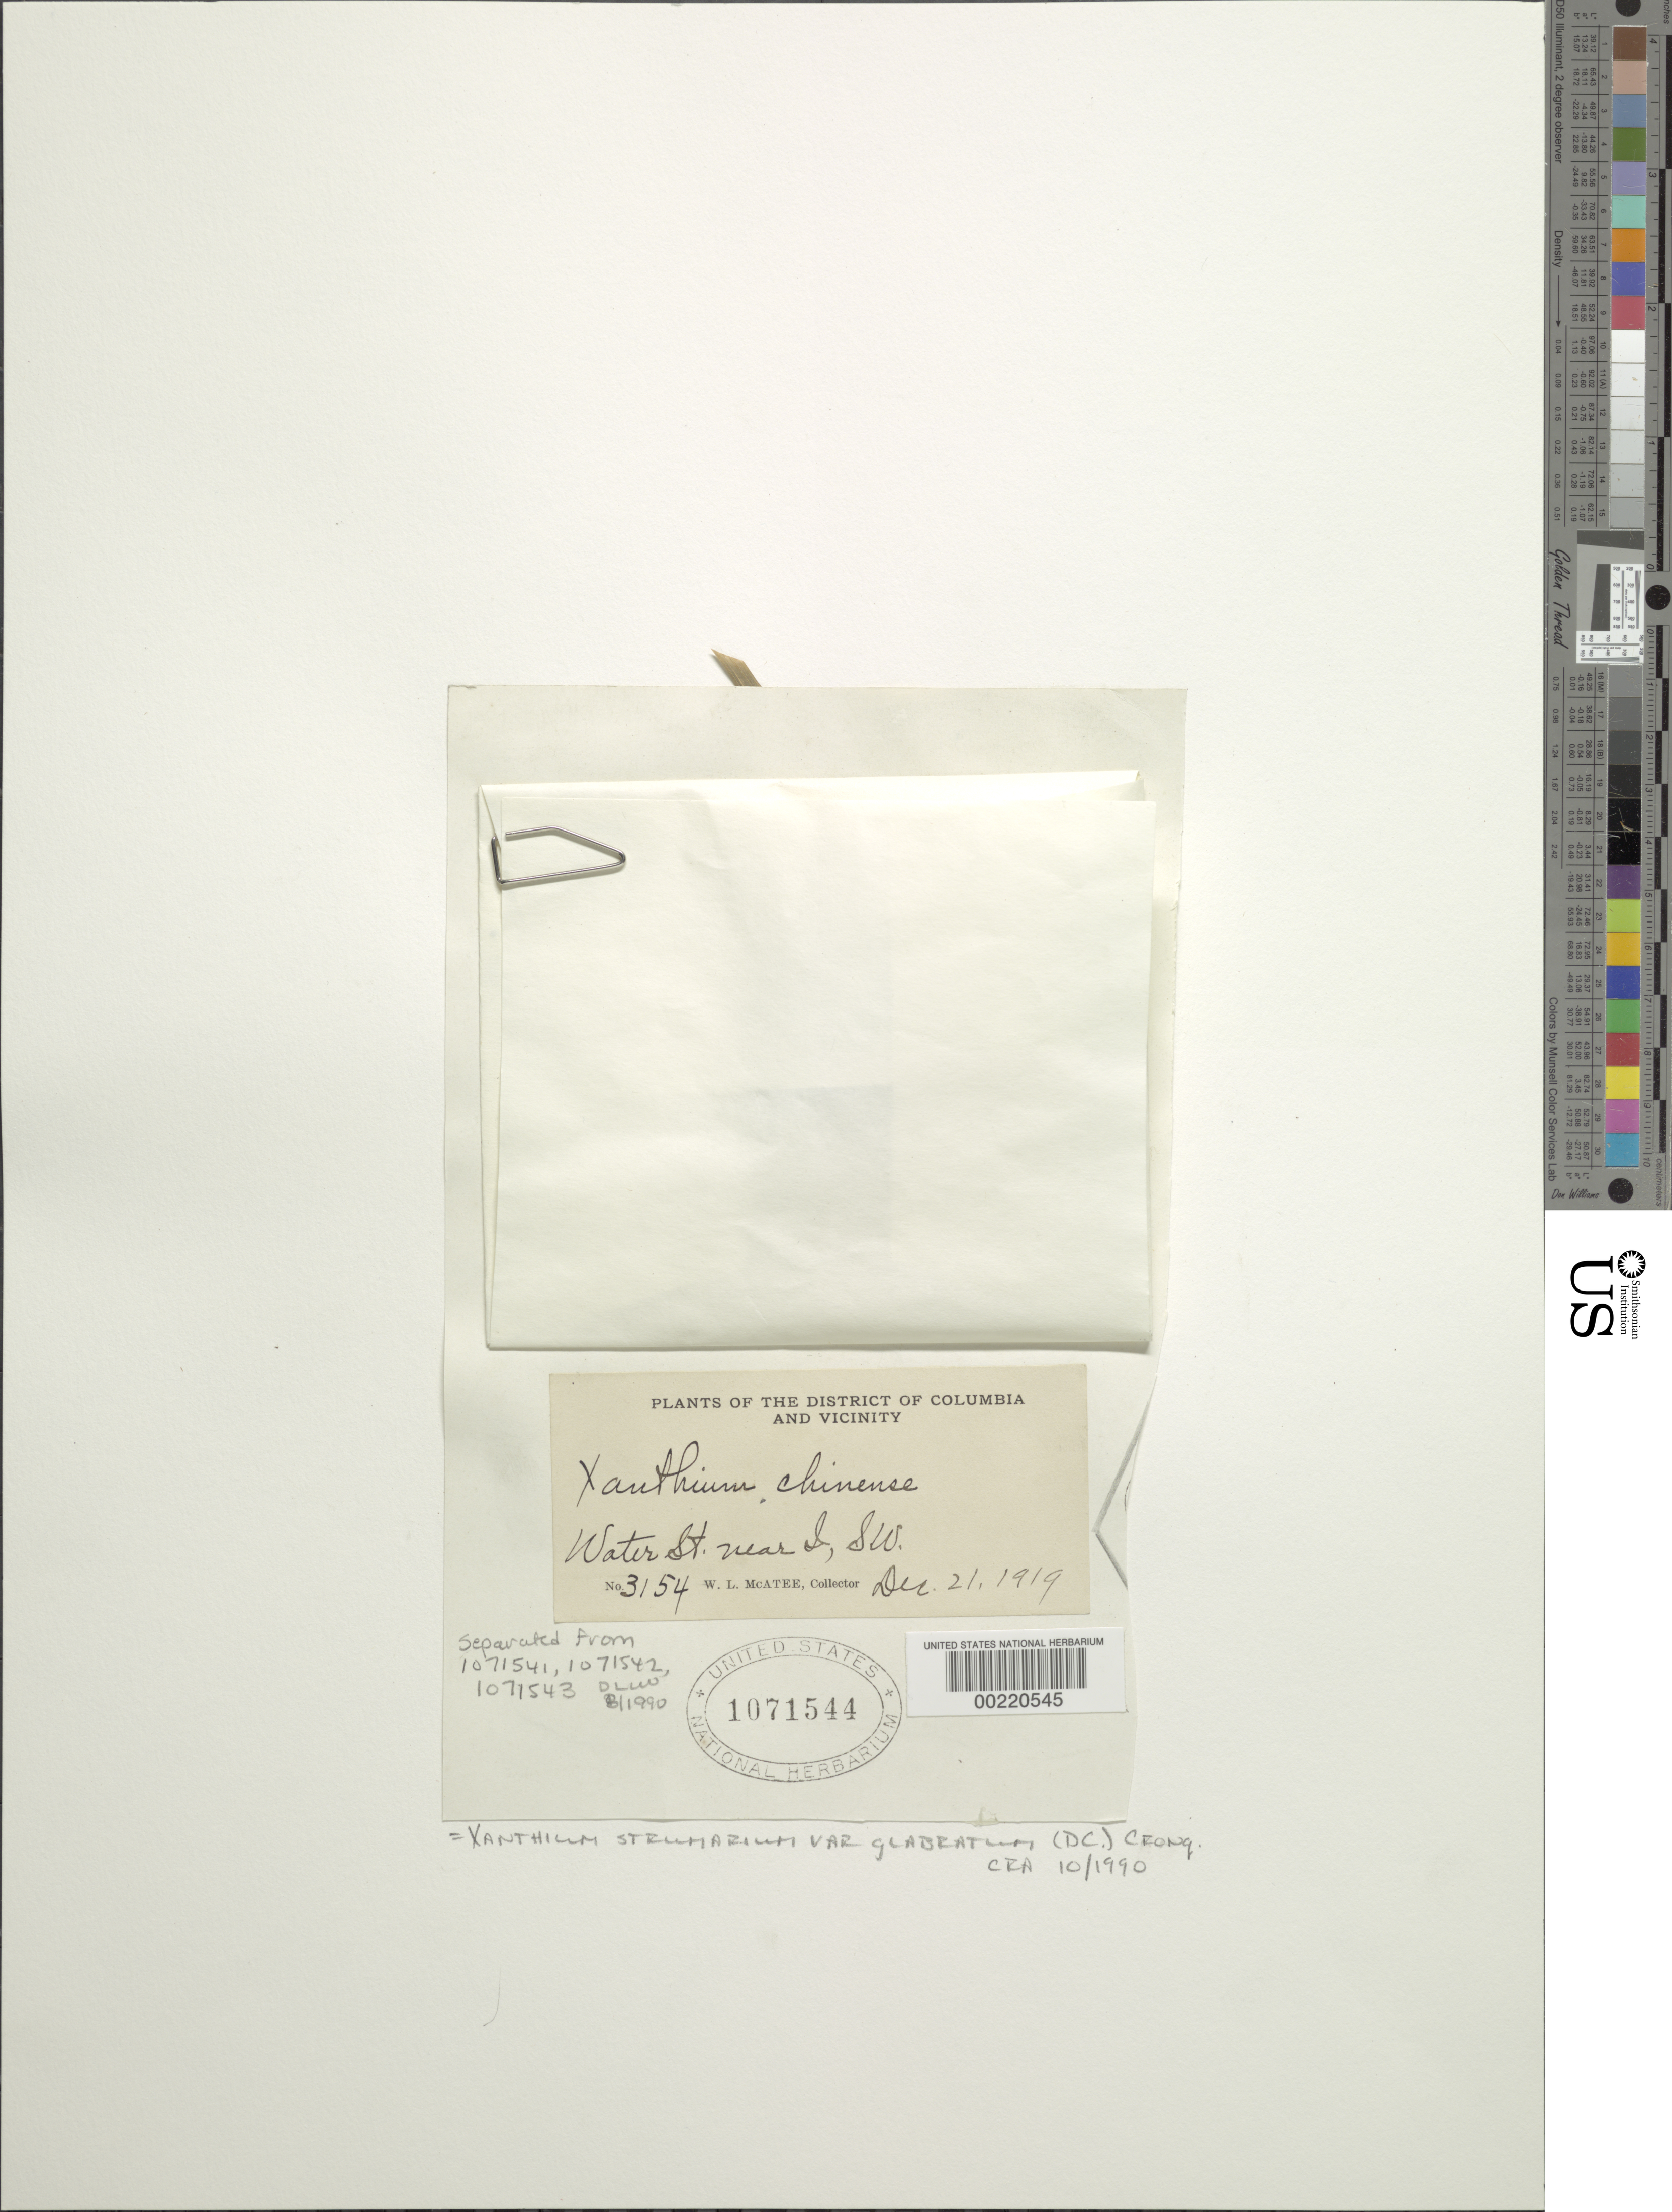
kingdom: Plantae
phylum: Tracheophyta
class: Magnoliopsida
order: Asterales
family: Asteraceae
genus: Xanthium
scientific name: Xanthium strumarium var. glabratum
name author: Mill.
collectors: W. McAtee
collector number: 3154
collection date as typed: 21 Dec 1919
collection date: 1919-12-21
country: United States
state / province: District of Columbia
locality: Water St. near I Sw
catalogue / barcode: US 1071544